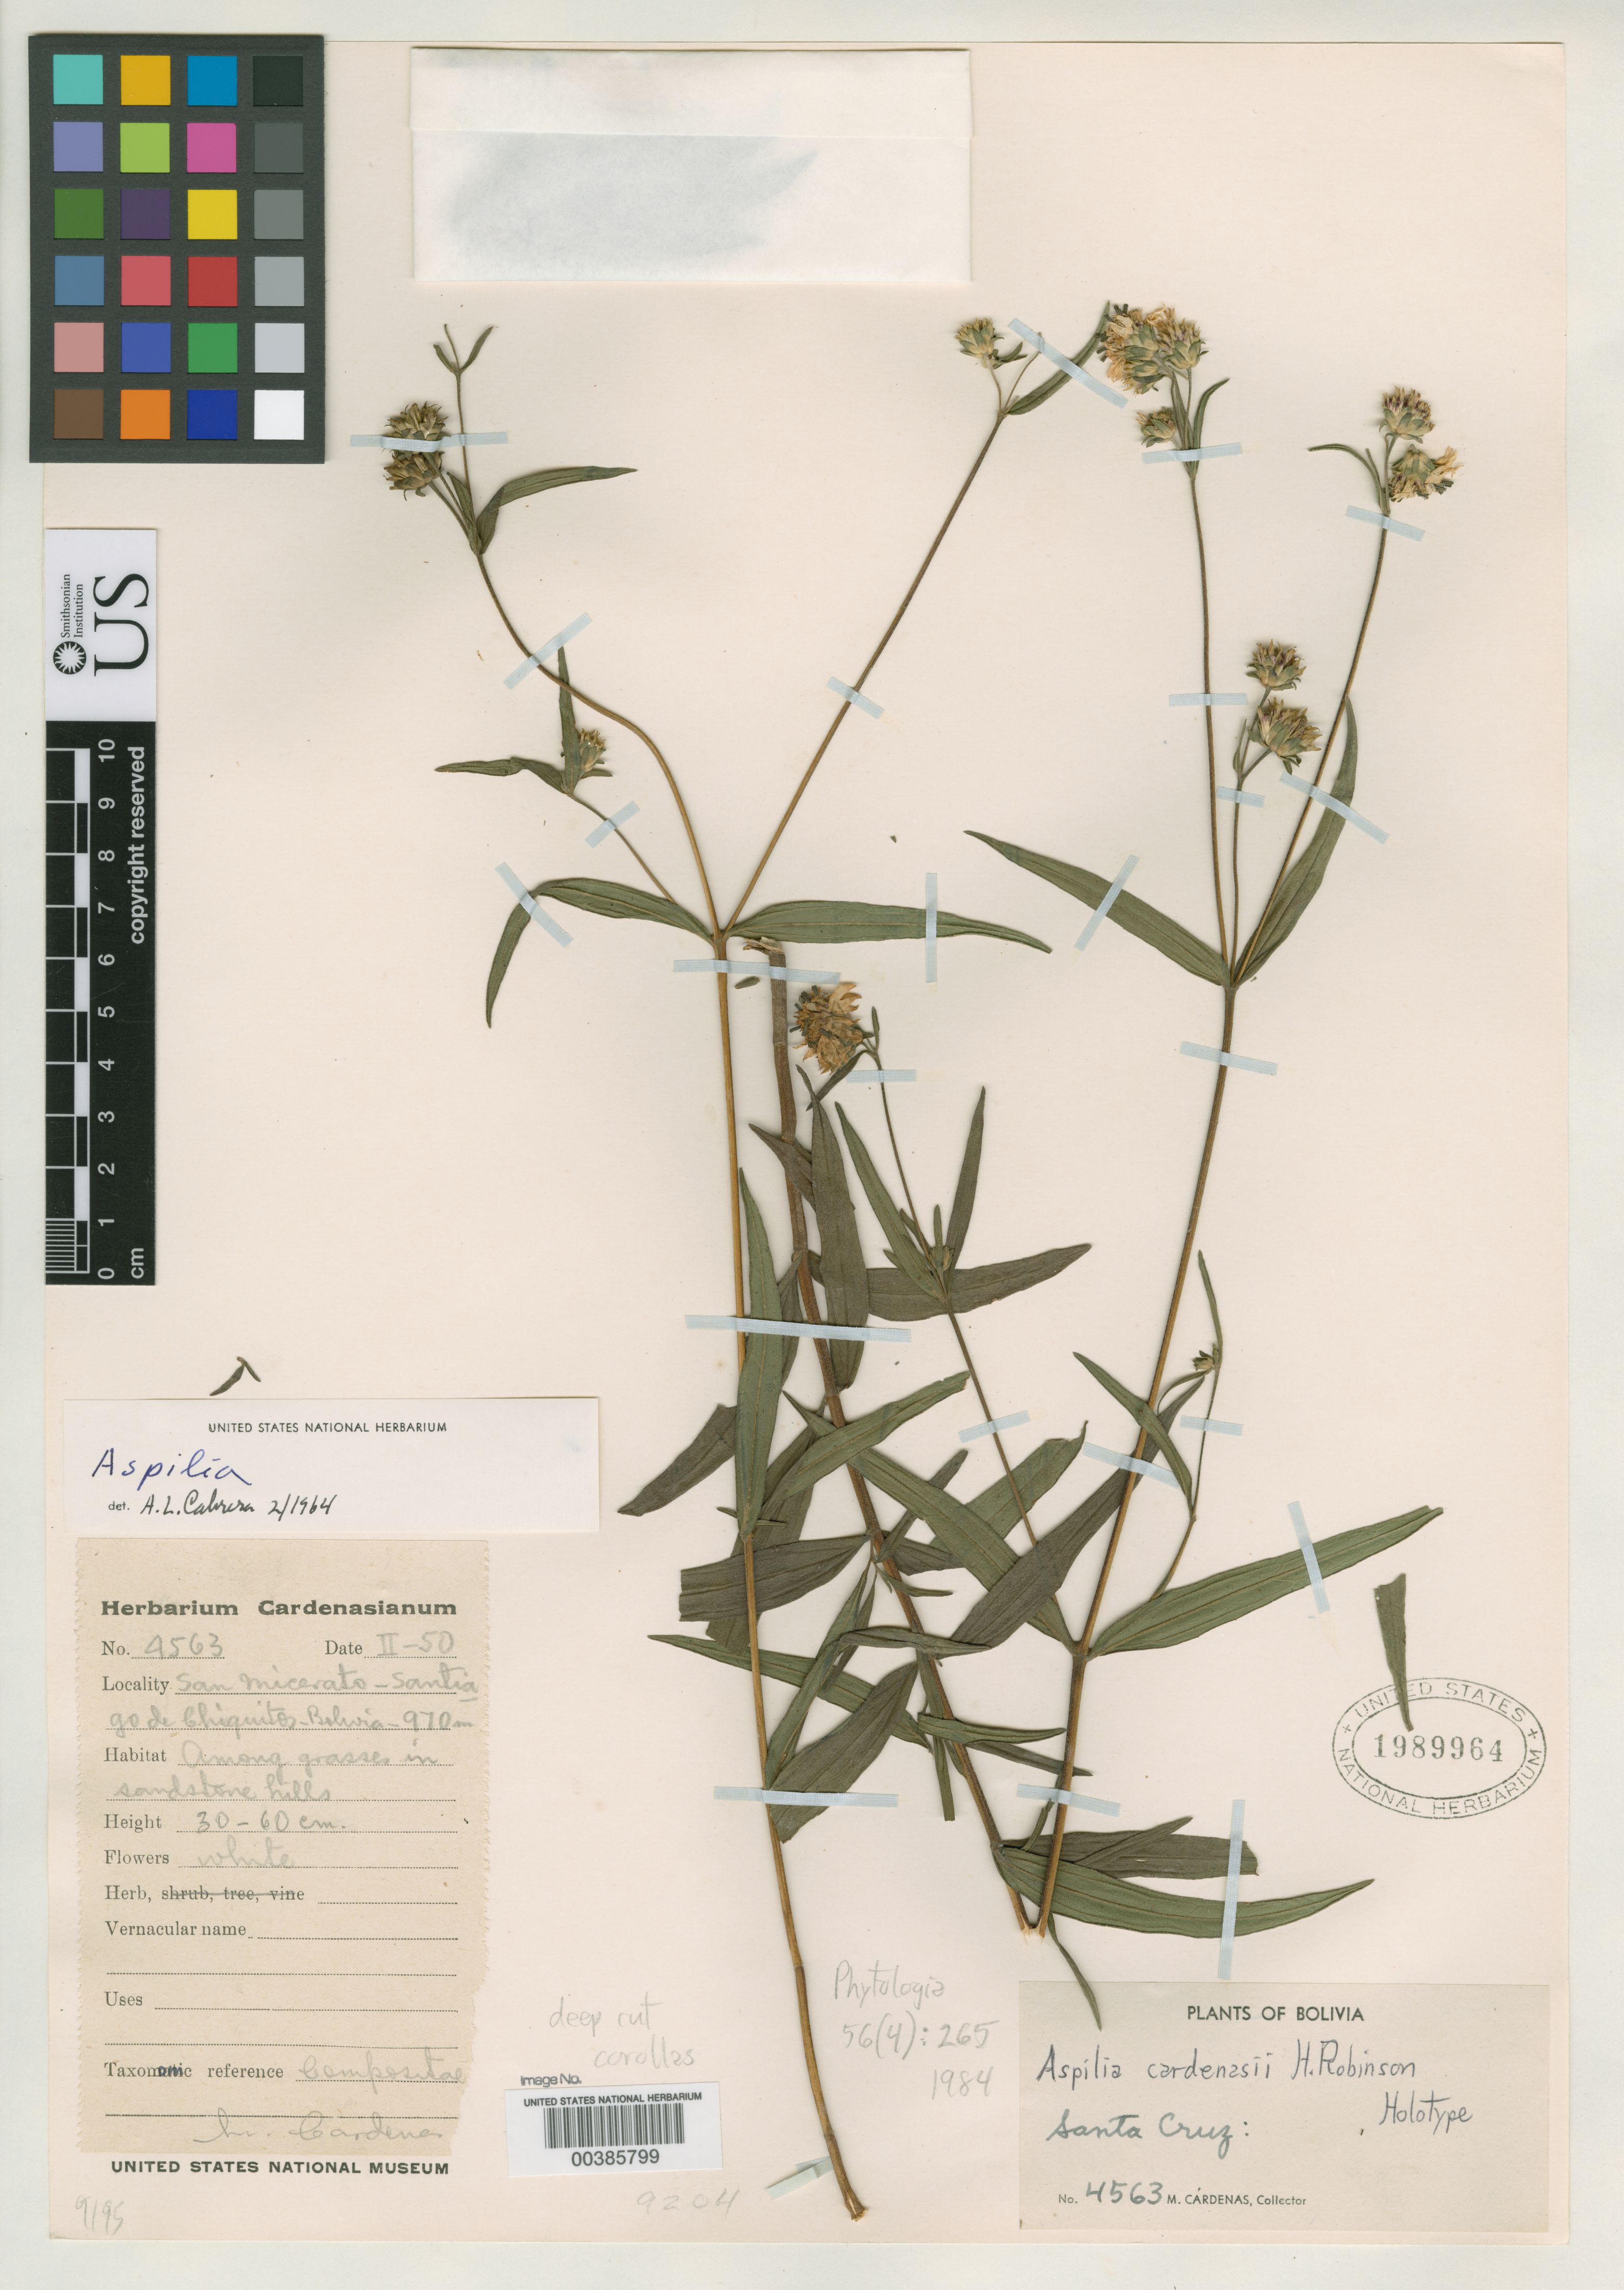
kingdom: Plantae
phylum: Tracheophyta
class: Magnoliopsida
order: Asterales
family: Asteraceae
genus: Aspilia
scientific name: Aspilia cardenasii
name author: H. Rob.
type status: Holotype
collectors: M. Cárdenas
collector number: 4563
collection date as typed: Feb 1950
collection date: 1950-02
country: Bolivia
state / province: Santa Cruz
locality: San Micerato - Santiago de Chiquitos - Bolivia.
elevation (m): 970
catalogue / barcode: US 1989964